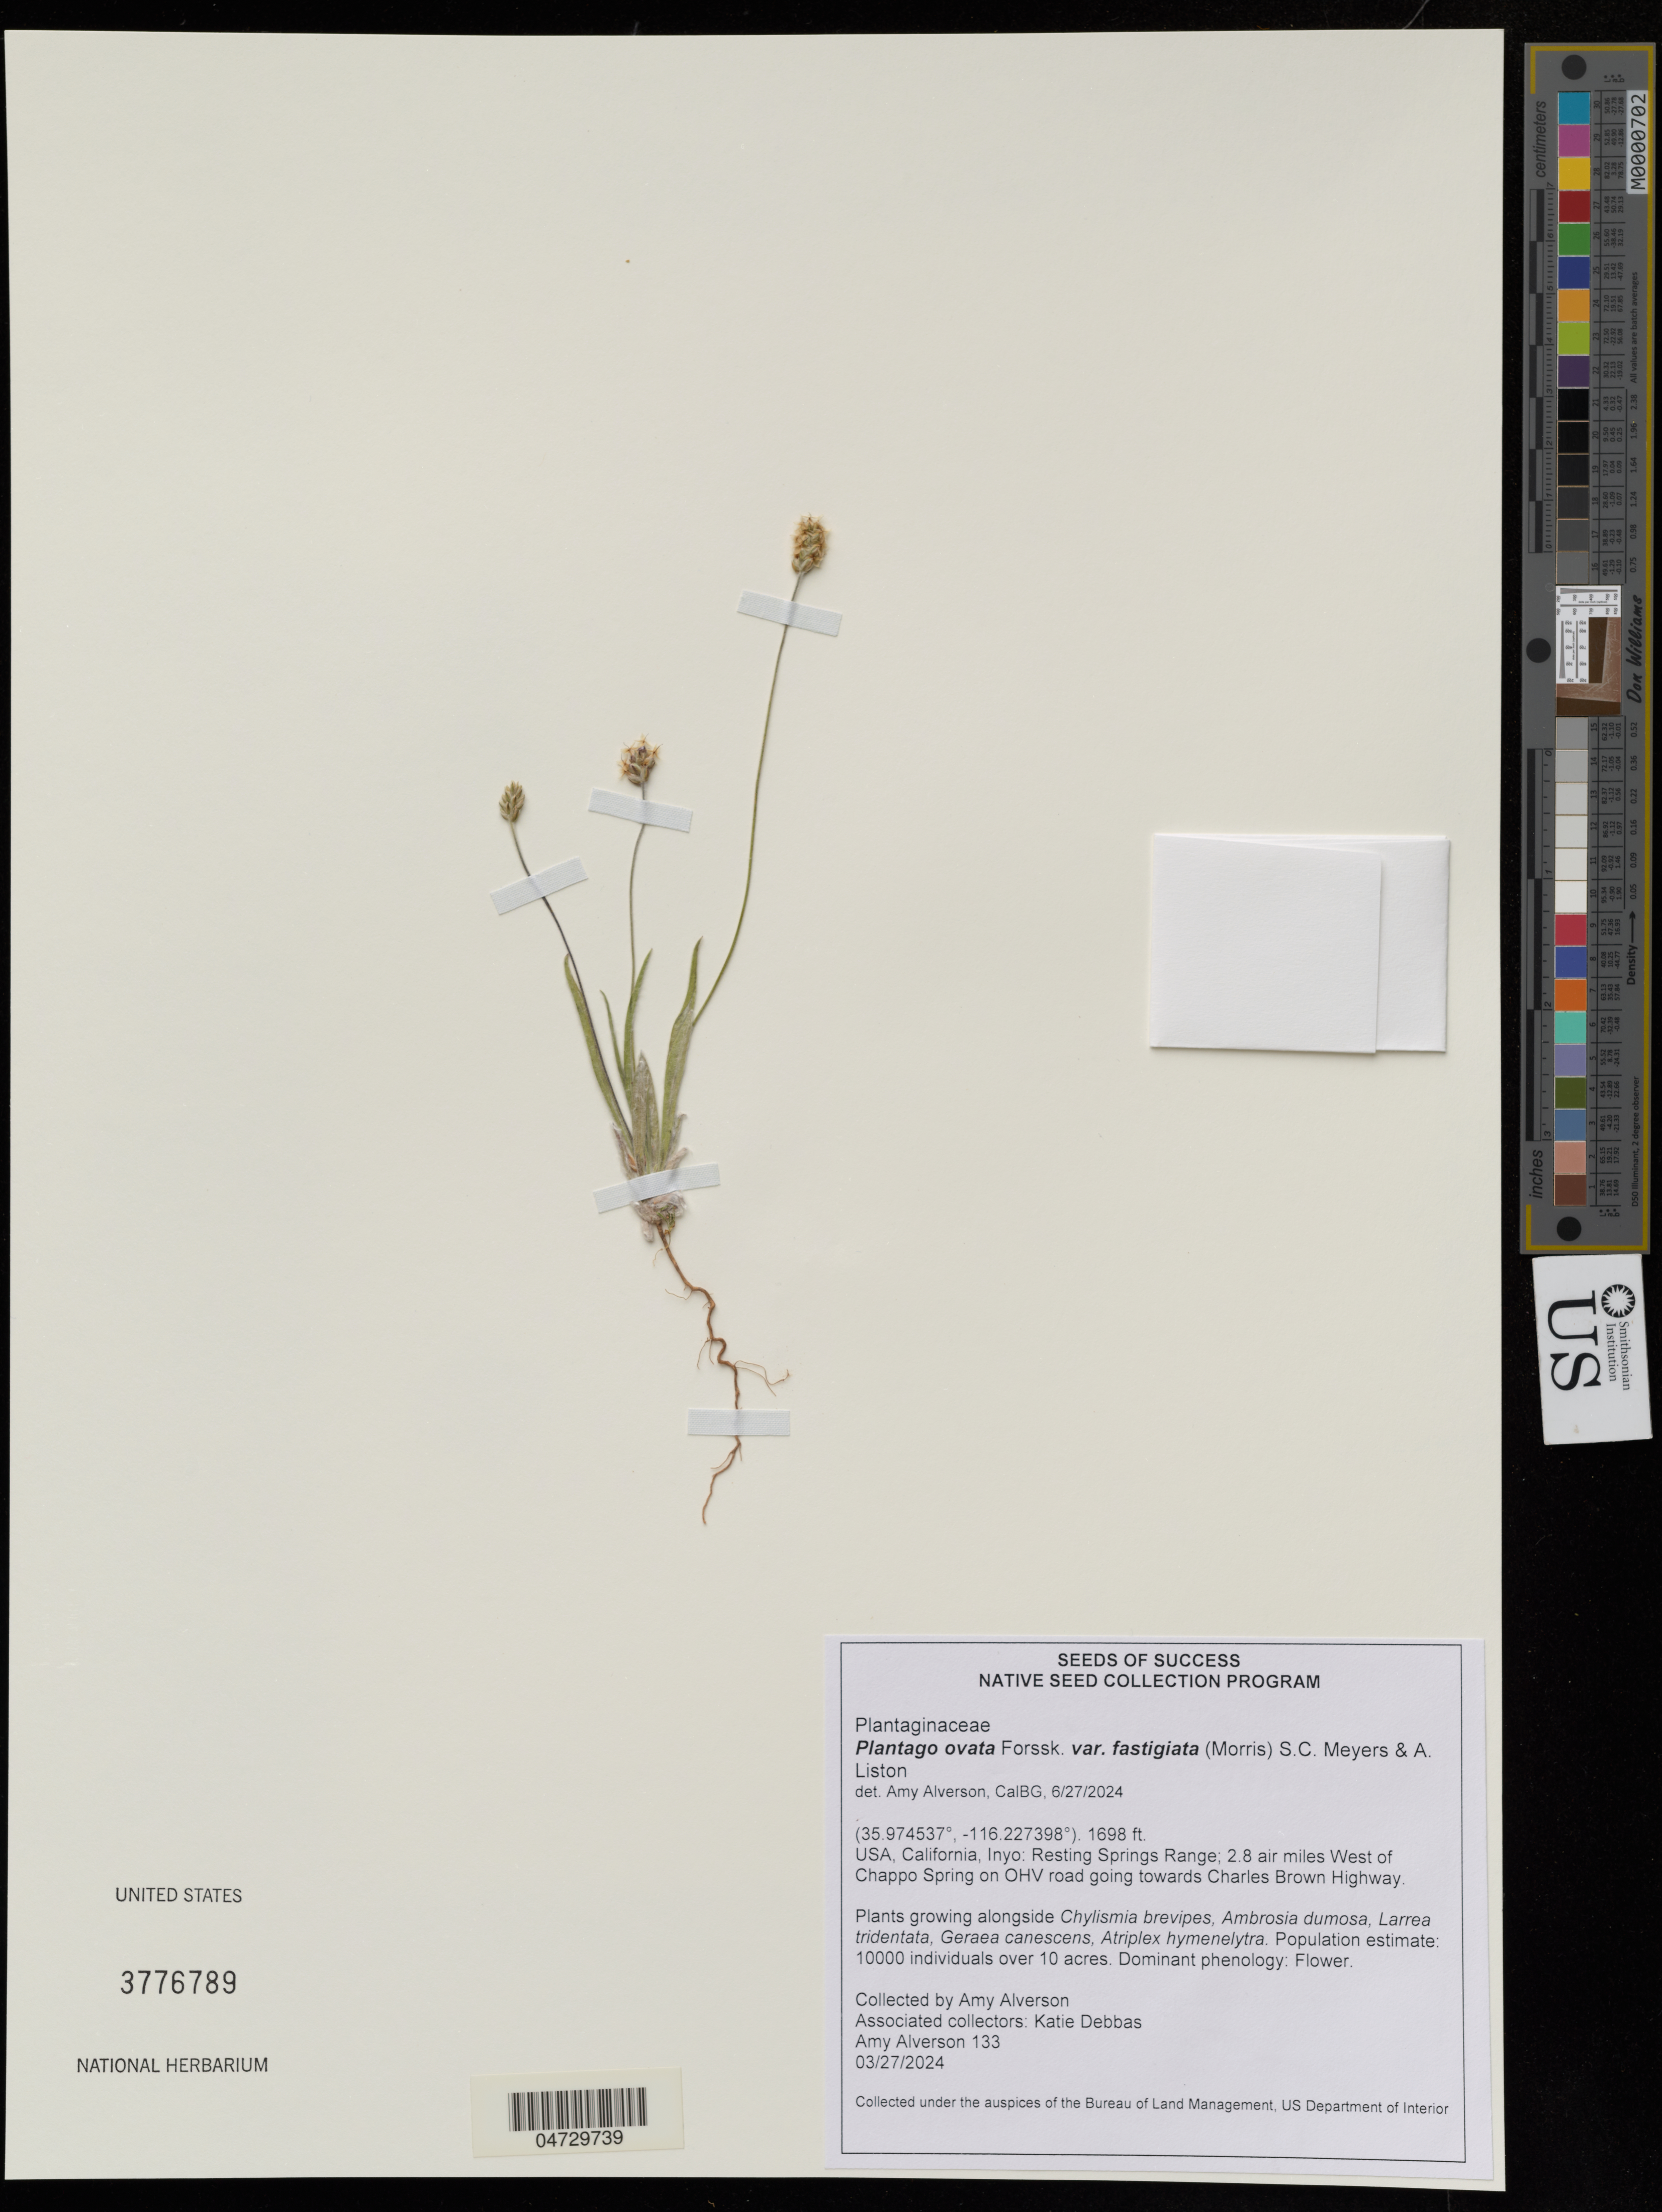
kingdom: Plantae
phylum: Tracheophyta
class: Magnoliopsida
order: Lamiales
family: Plantaginaceae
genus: Plantago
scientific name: Plantago ovata var. fastigiata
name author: (E. Morris) Meyers & Liston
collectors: A. Alverson & K. Debbas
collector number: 133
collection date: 2024-03-27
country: United States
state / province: California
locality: Inyo: Resting Springs Range; 2.8 air miles West of Chappo Spring on OHV road going towards Charles Brown Highway.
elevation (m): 518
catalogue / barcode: US 3776789